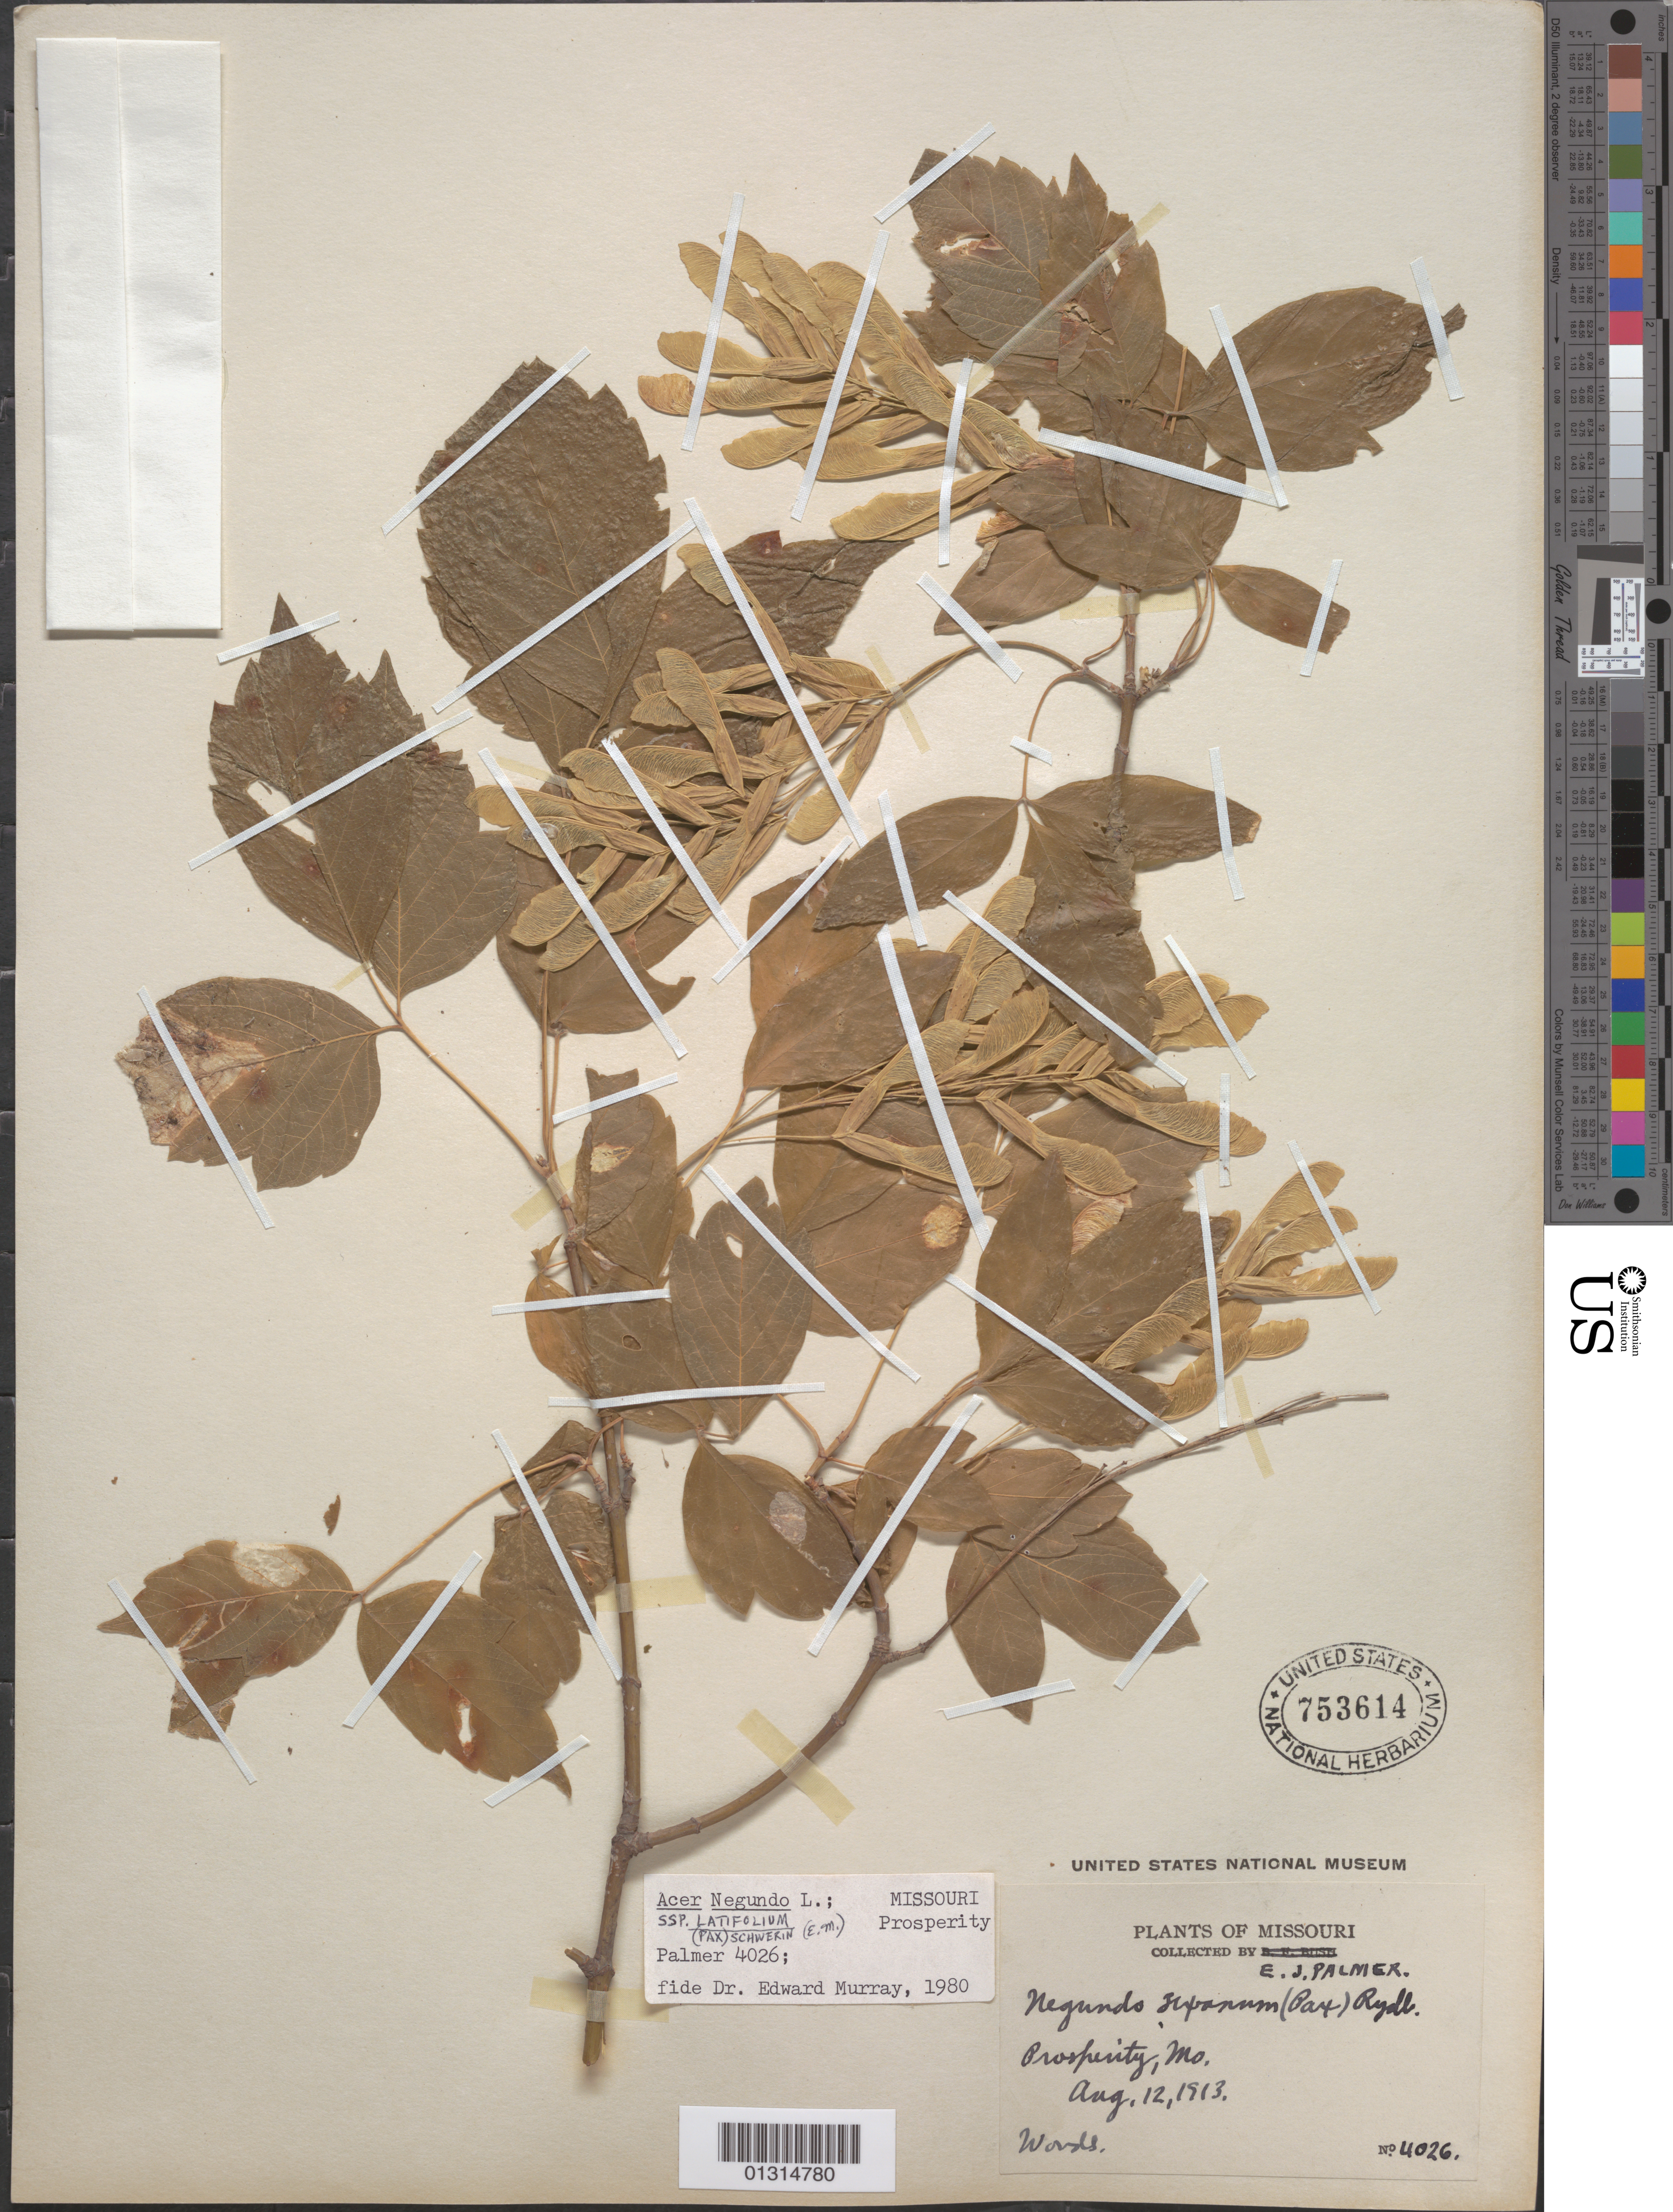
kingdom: Plantae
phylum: Tracheophyta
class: Magnoliopsida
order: Sapindales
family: Sapindaceae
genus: Acer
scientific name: Acer negundo subsp. latifolium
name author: (Pax) Schwer.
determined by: Murray, Edward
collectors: E. J. Palmer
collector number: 4026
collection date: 1913-08-12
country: United States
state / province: Missouri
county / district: Jasper County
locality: Prosperity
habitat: Woods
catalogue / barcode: US 753614